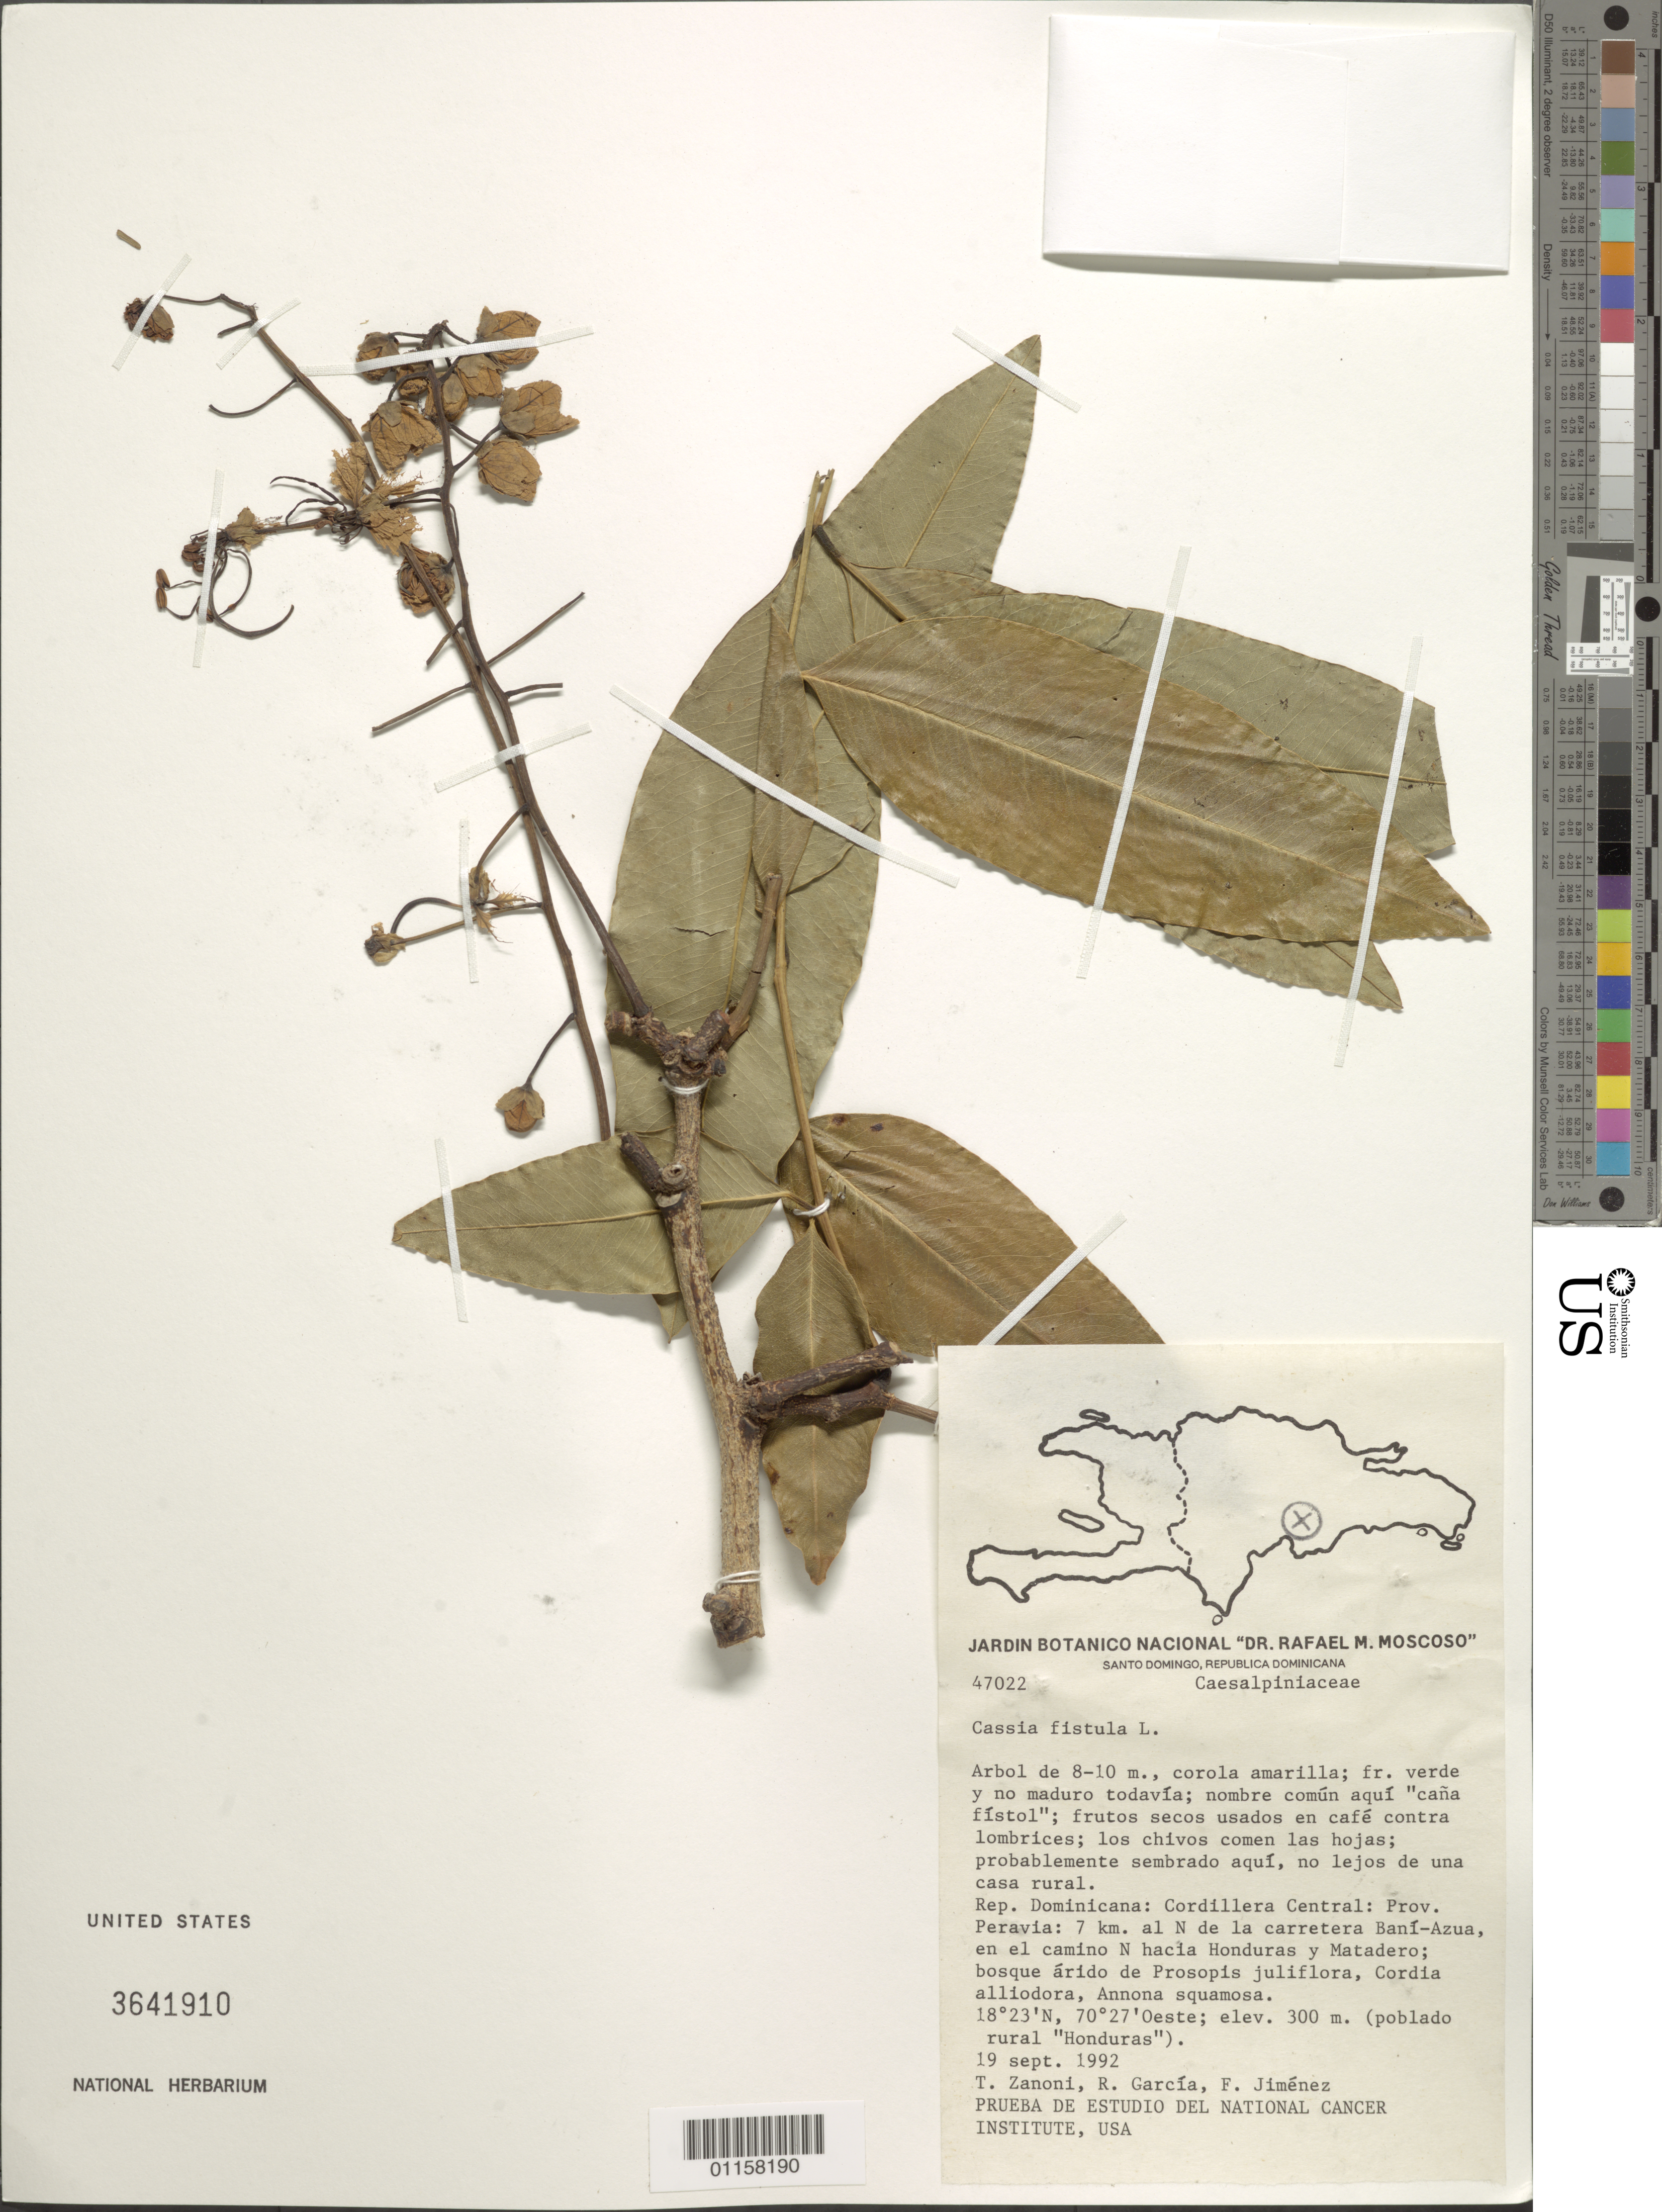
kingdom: Plantae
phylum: Tracheophyta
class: Magnoliopsida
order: Fabales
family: Fabaceae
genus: Cassia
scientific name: Cassia fistula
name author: L.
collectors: T. A. Zanoni, R. García & F. Jiménez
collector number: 47022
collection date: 1992-09-19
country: Dominican Republic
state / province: Peravia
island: Hispaniola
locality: Cordillera Central; 7 km al N de la carretera Baní-Azua, en el camino N hacia Honduras y Matadero.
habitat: Bosque árido Prosopis juliflora, Cordia alliodora, Annona squamosa.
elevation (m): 300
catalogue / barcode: US 3641910